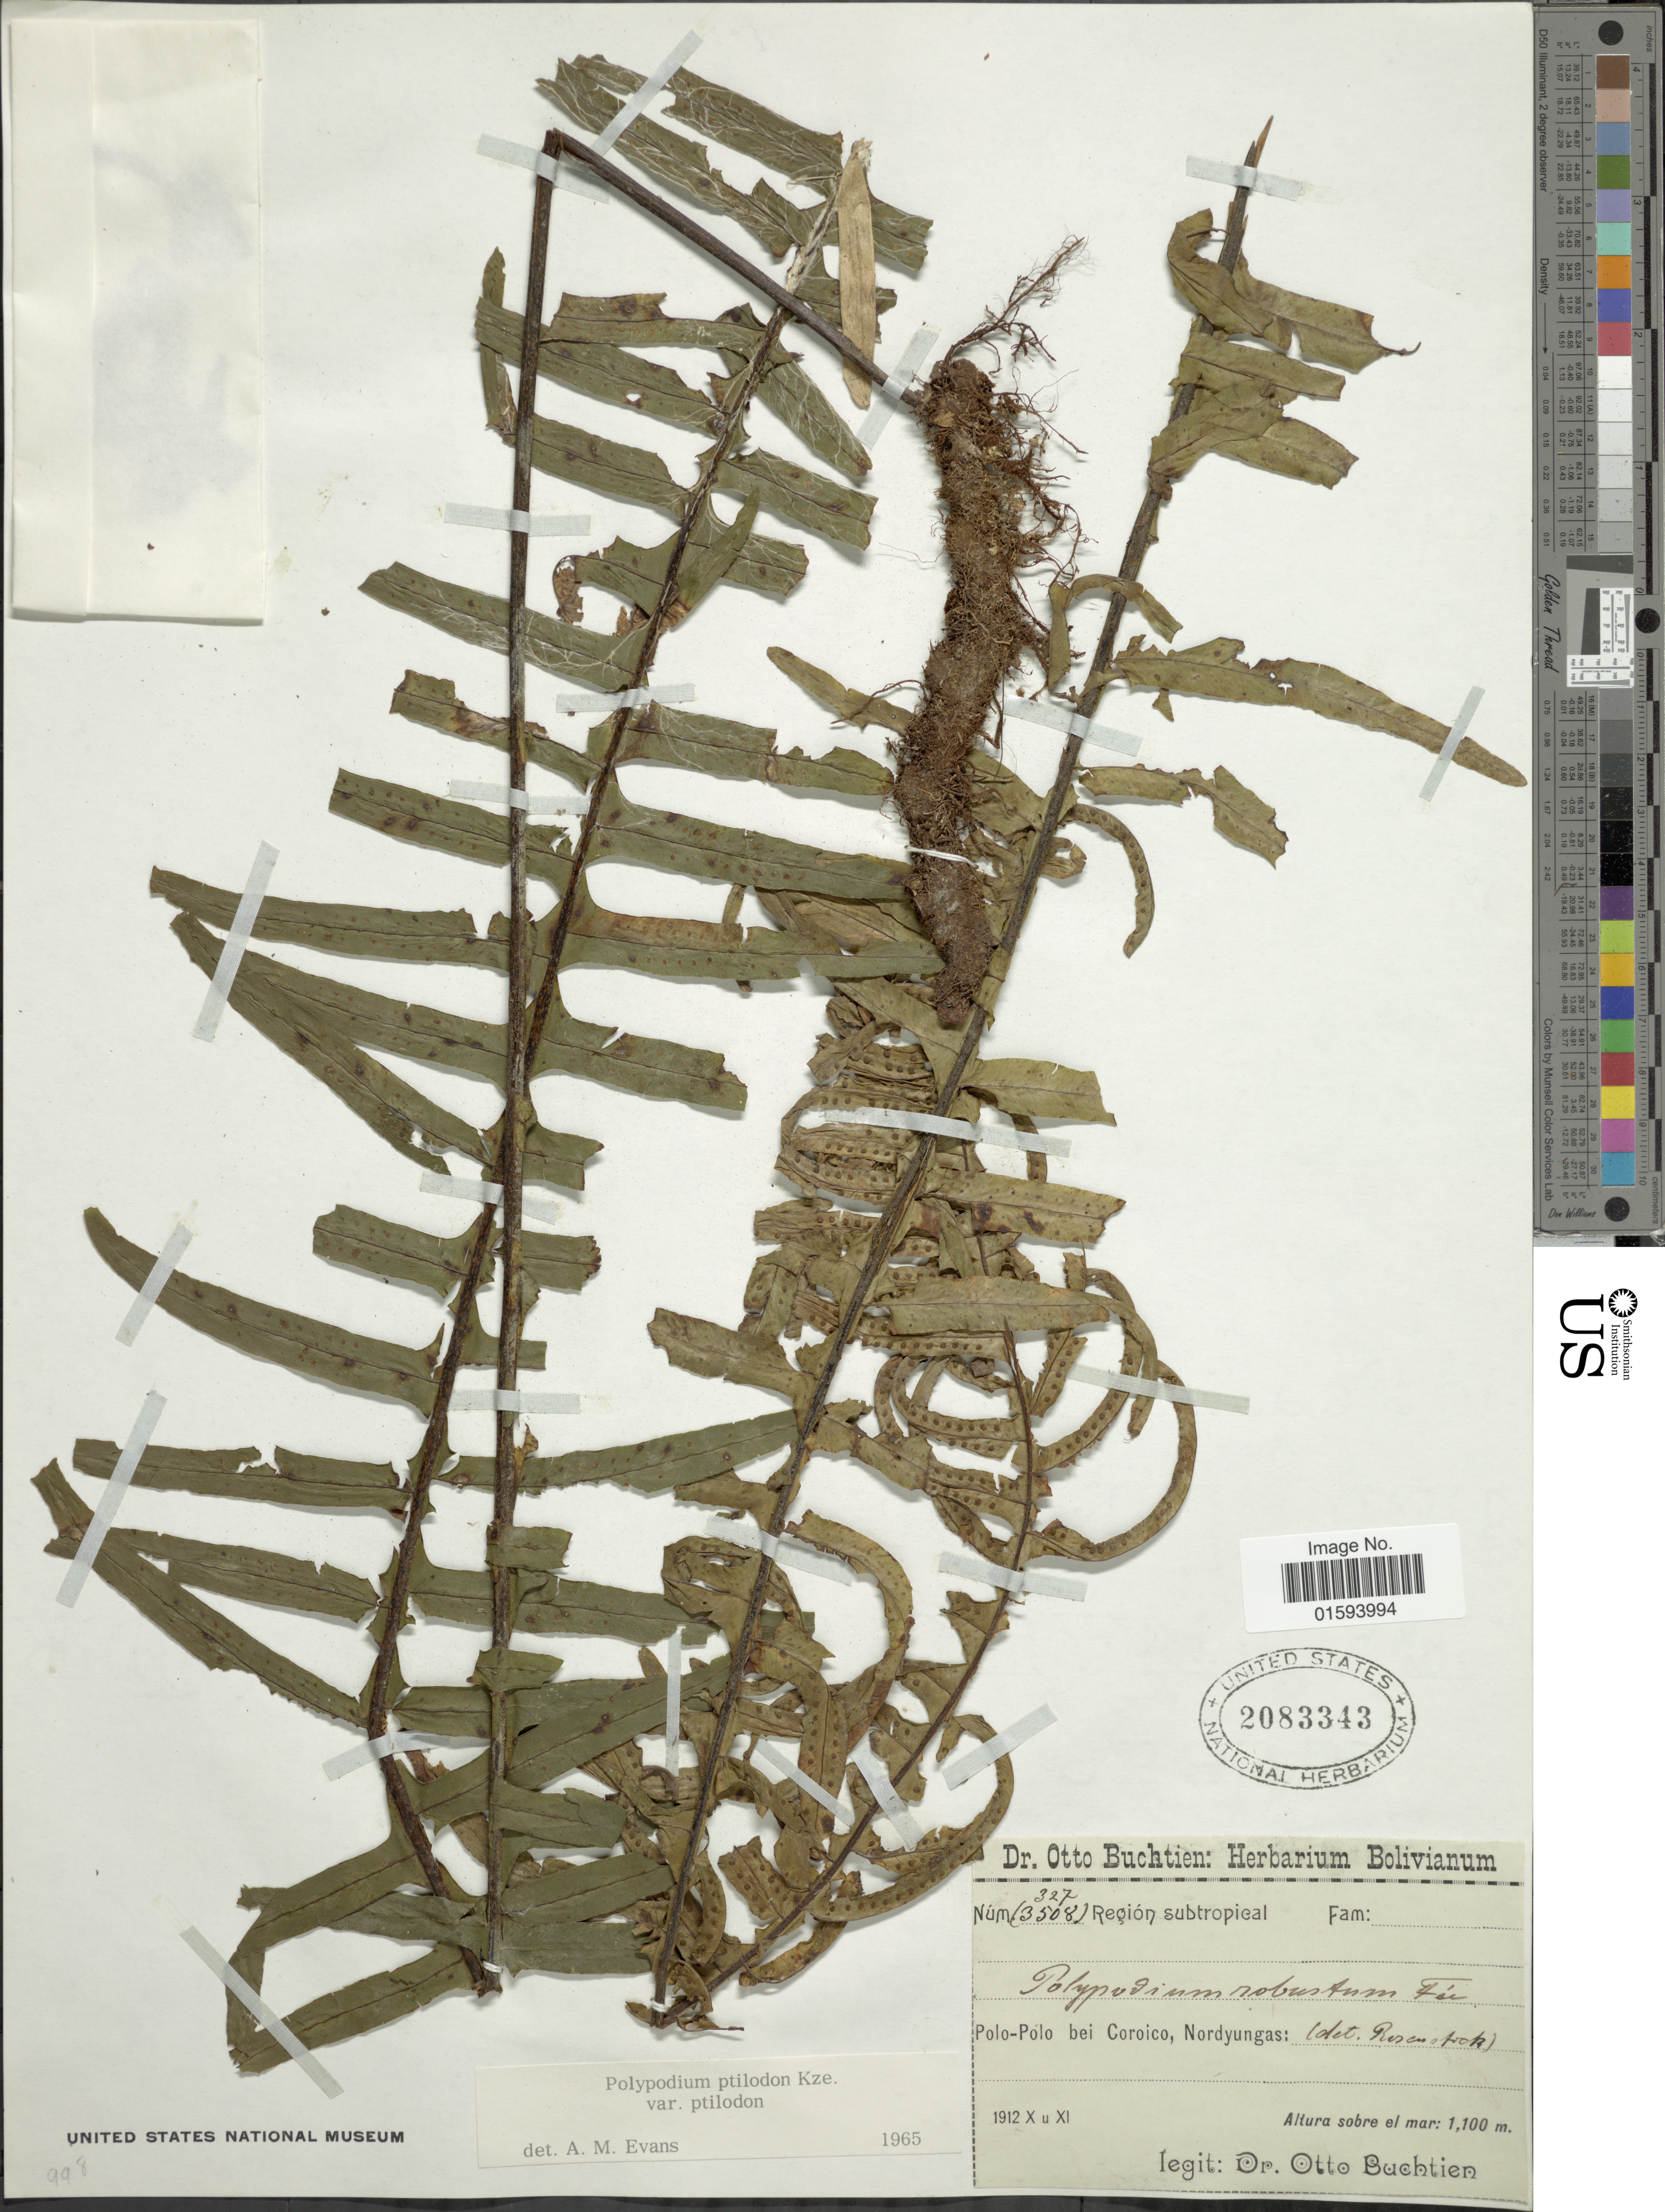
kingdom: Plantae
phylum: Tracheophyta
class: Polypodiopsida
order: Polypodiales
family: Polypodiaceae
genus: Pecluma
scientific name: Pecluma ptilodos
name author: (Kunze) Price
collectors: O. Buchtien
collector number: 327 (3508)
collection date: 1912-10/1912-11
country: Bolivia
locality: Región subtropical. Polo-Polo bei Coroico, Nordyungas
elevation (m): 1100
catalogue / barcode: US 2083343